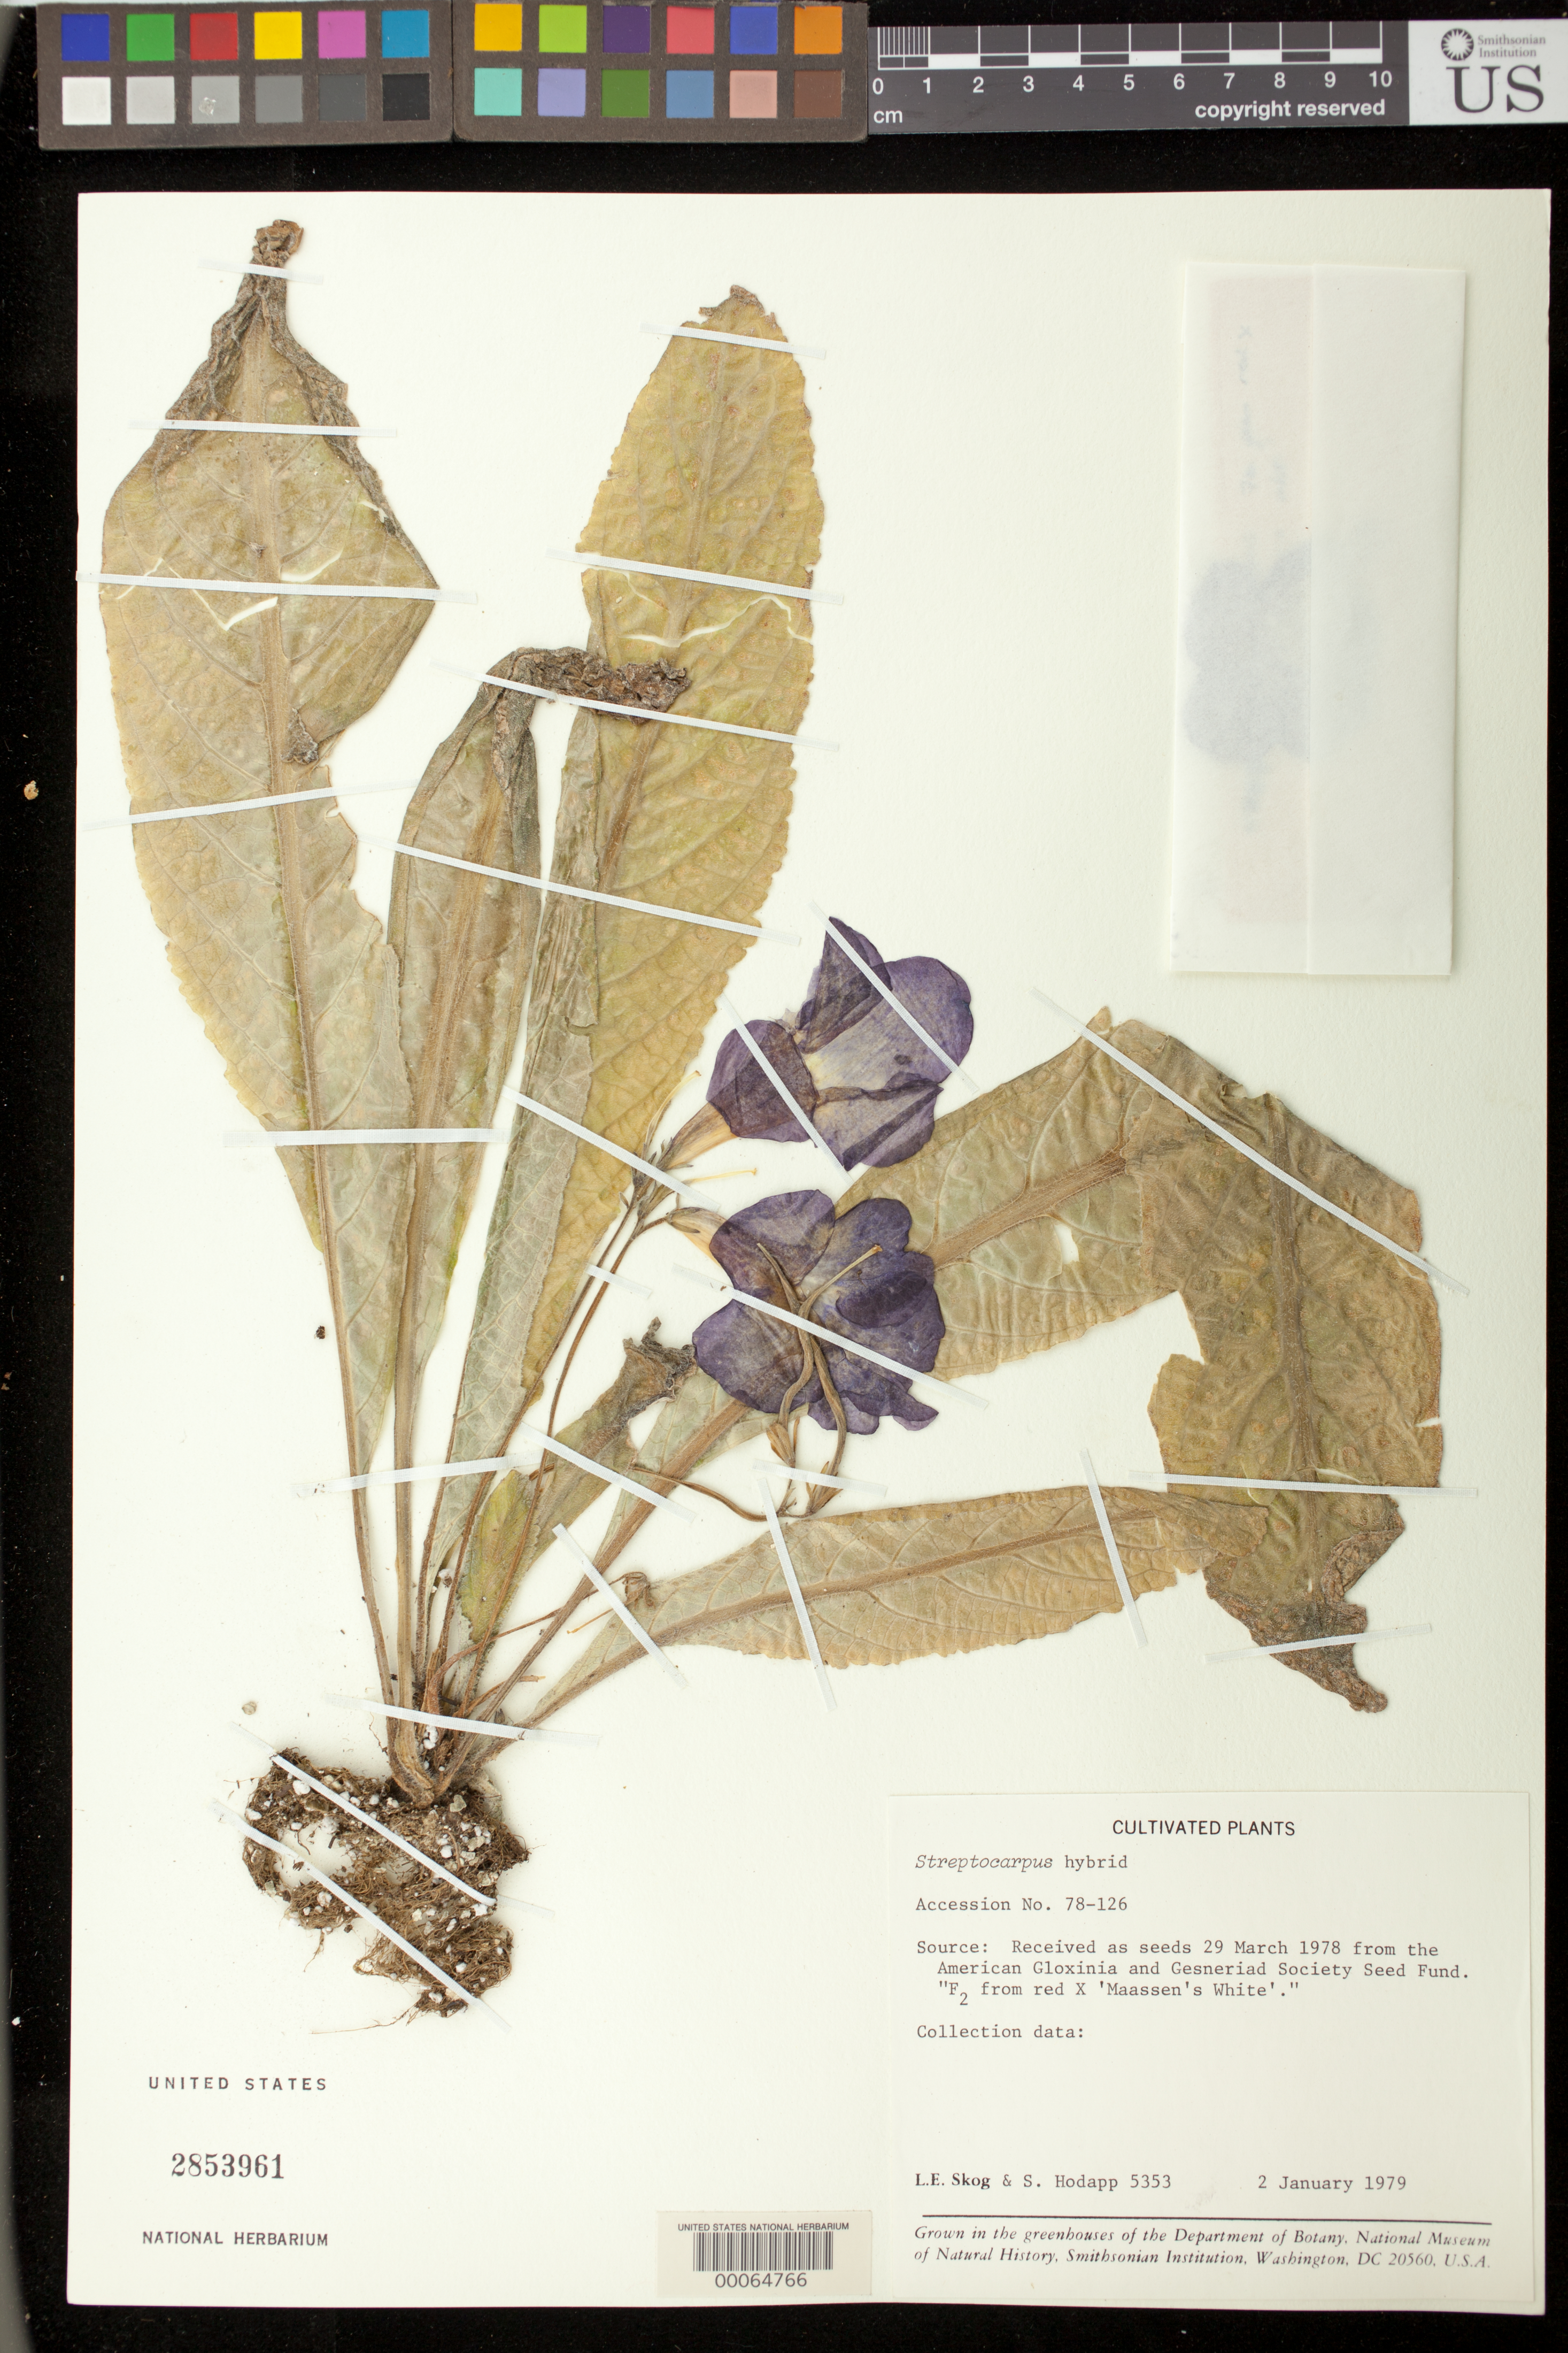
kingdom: Plantae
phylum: Tracheophyta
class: Magnoliopsida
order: Lamiales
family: Gesneriaceae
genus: Streptocarpus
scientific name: Streptocarpus sp.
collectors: L. E. Skog & S. Hodapp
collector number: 5353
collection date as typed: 02 Jan 1979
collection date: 1979-01-02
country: United States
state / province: District of Columbia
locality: U.S.A., District of Columbia, greenhouse at US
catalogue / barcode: US 2853961